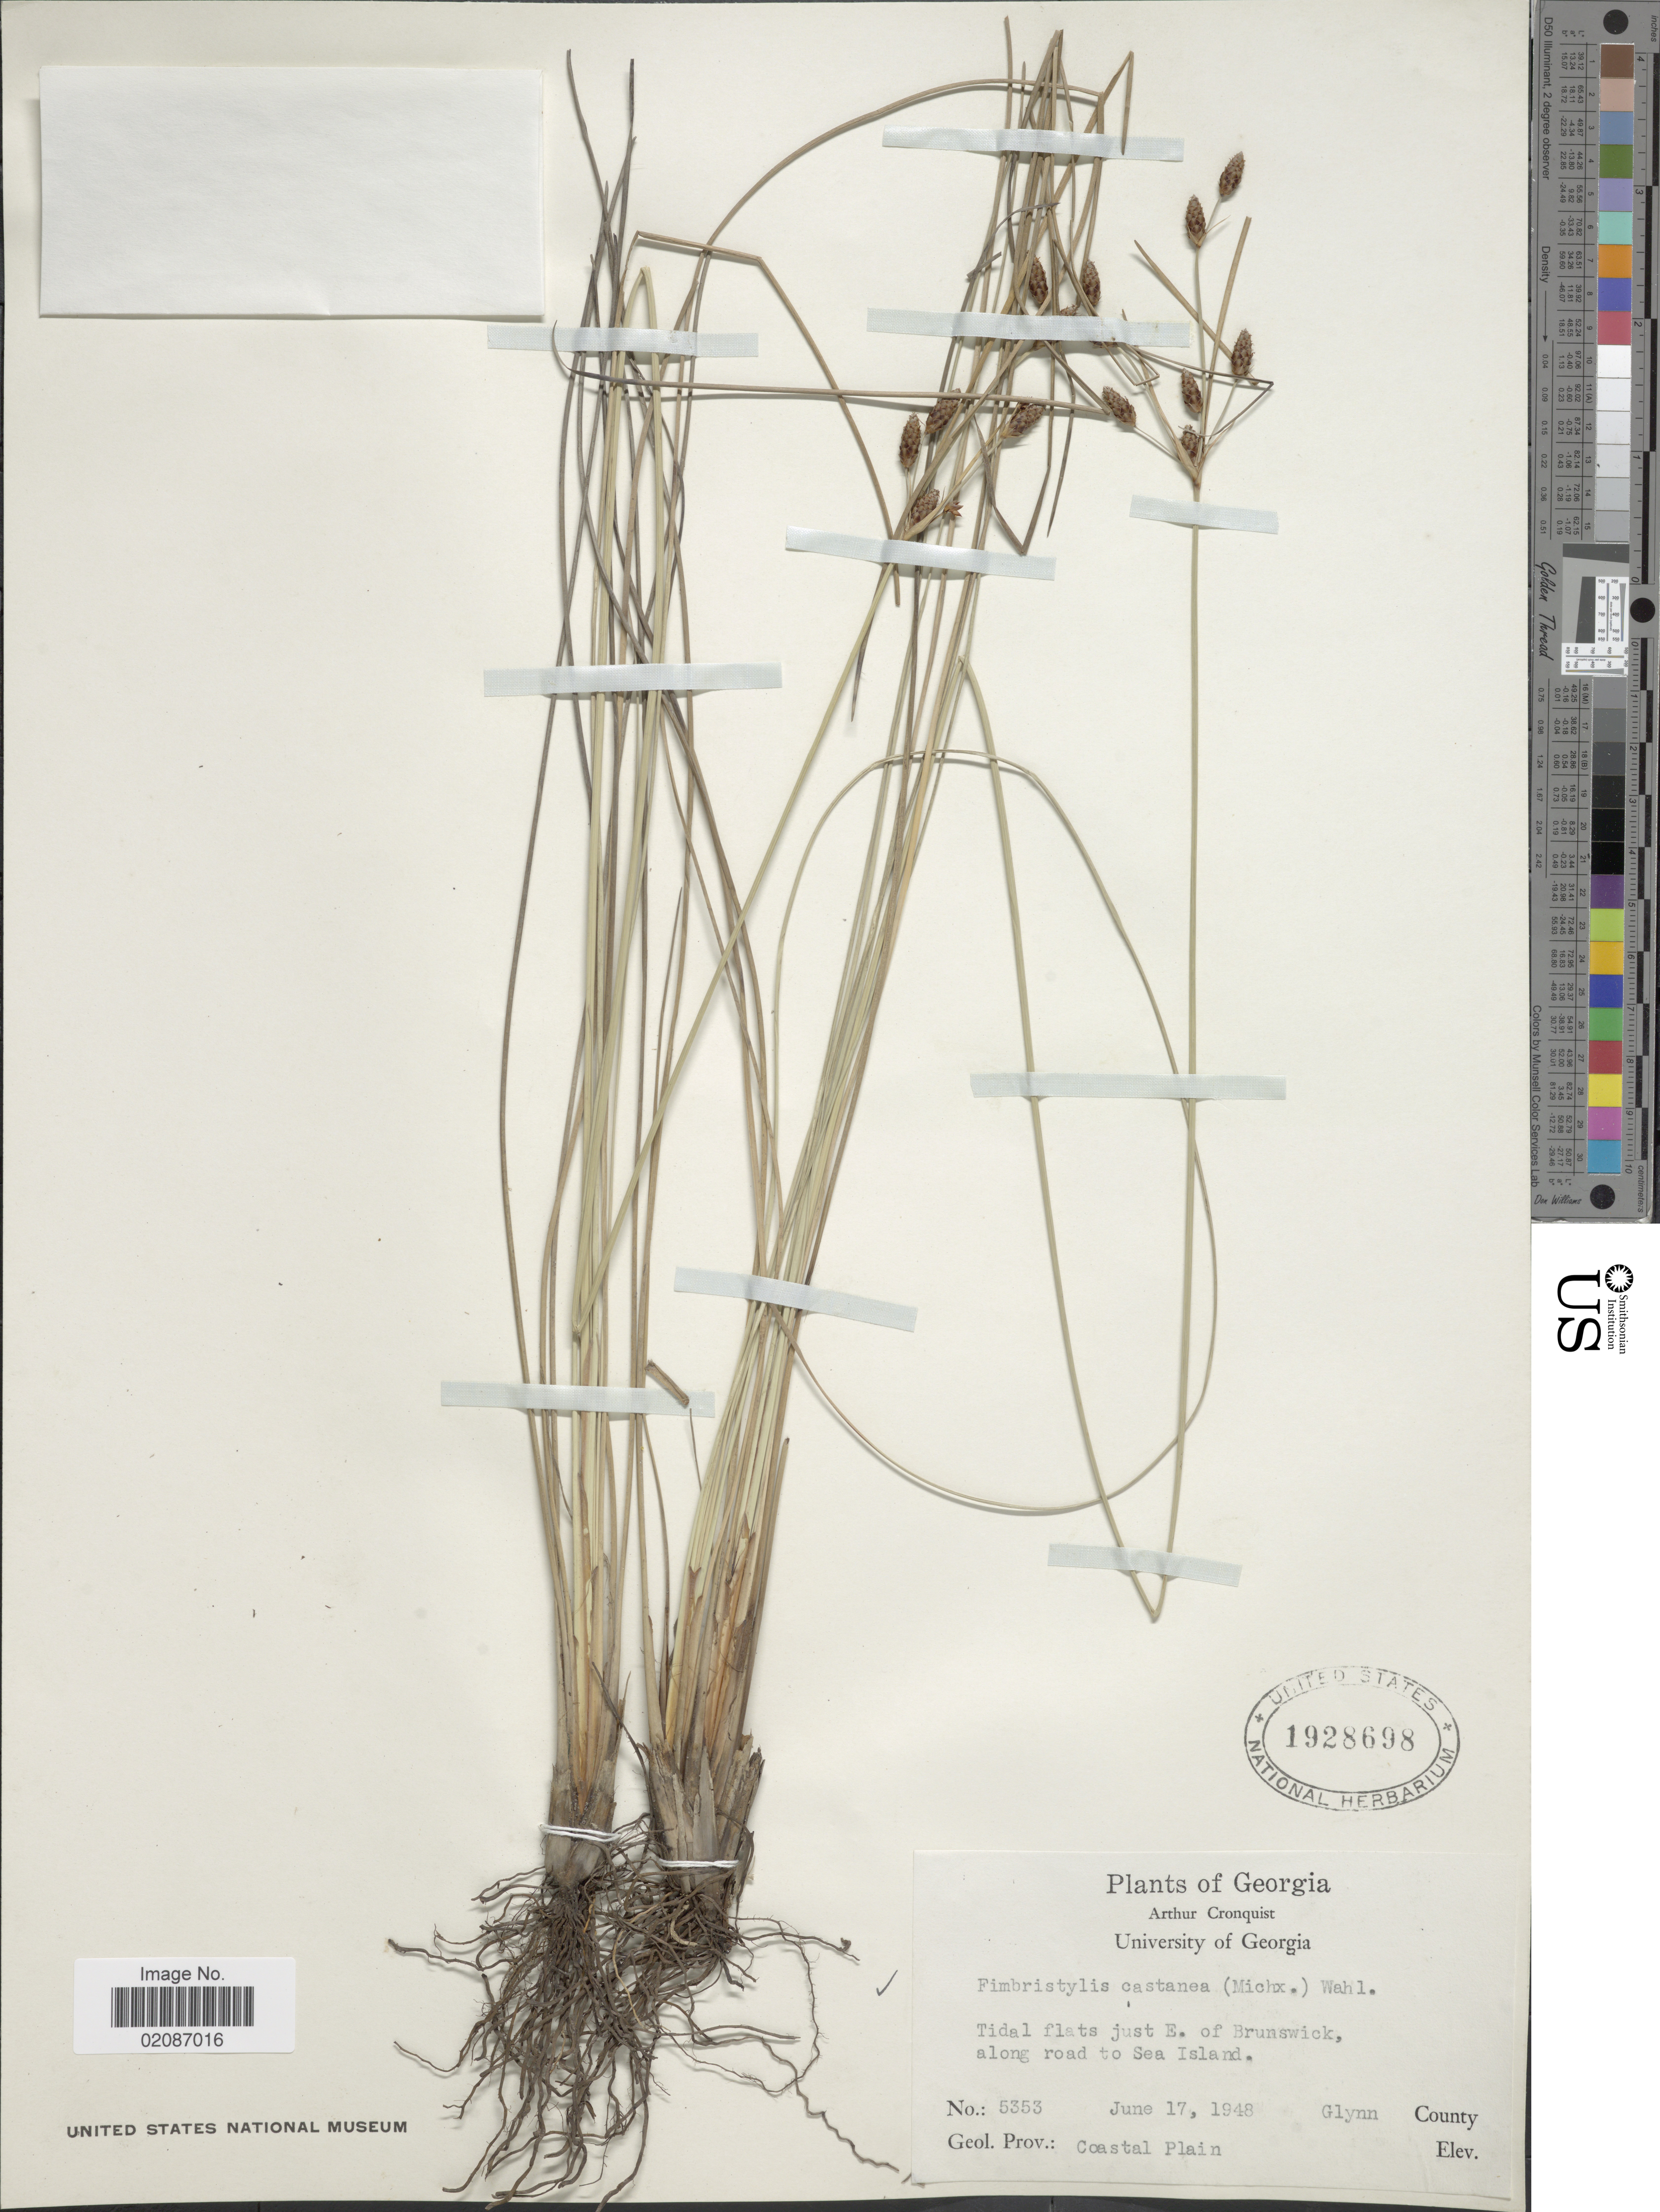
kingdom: Plantae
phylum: Tracheophyta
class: Liliopsida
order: Poales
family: Cyperaceae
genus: Fimbristylis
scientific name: Fimbristylis spadicea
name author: (L.) Vahl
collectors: A. J. Cronquist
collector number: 5353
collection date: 1948-06-17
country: United States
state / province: Georgia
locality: Tidal flats just E of Brunswick, along road to Sea Island, Glynn County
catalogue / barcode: US 1928698